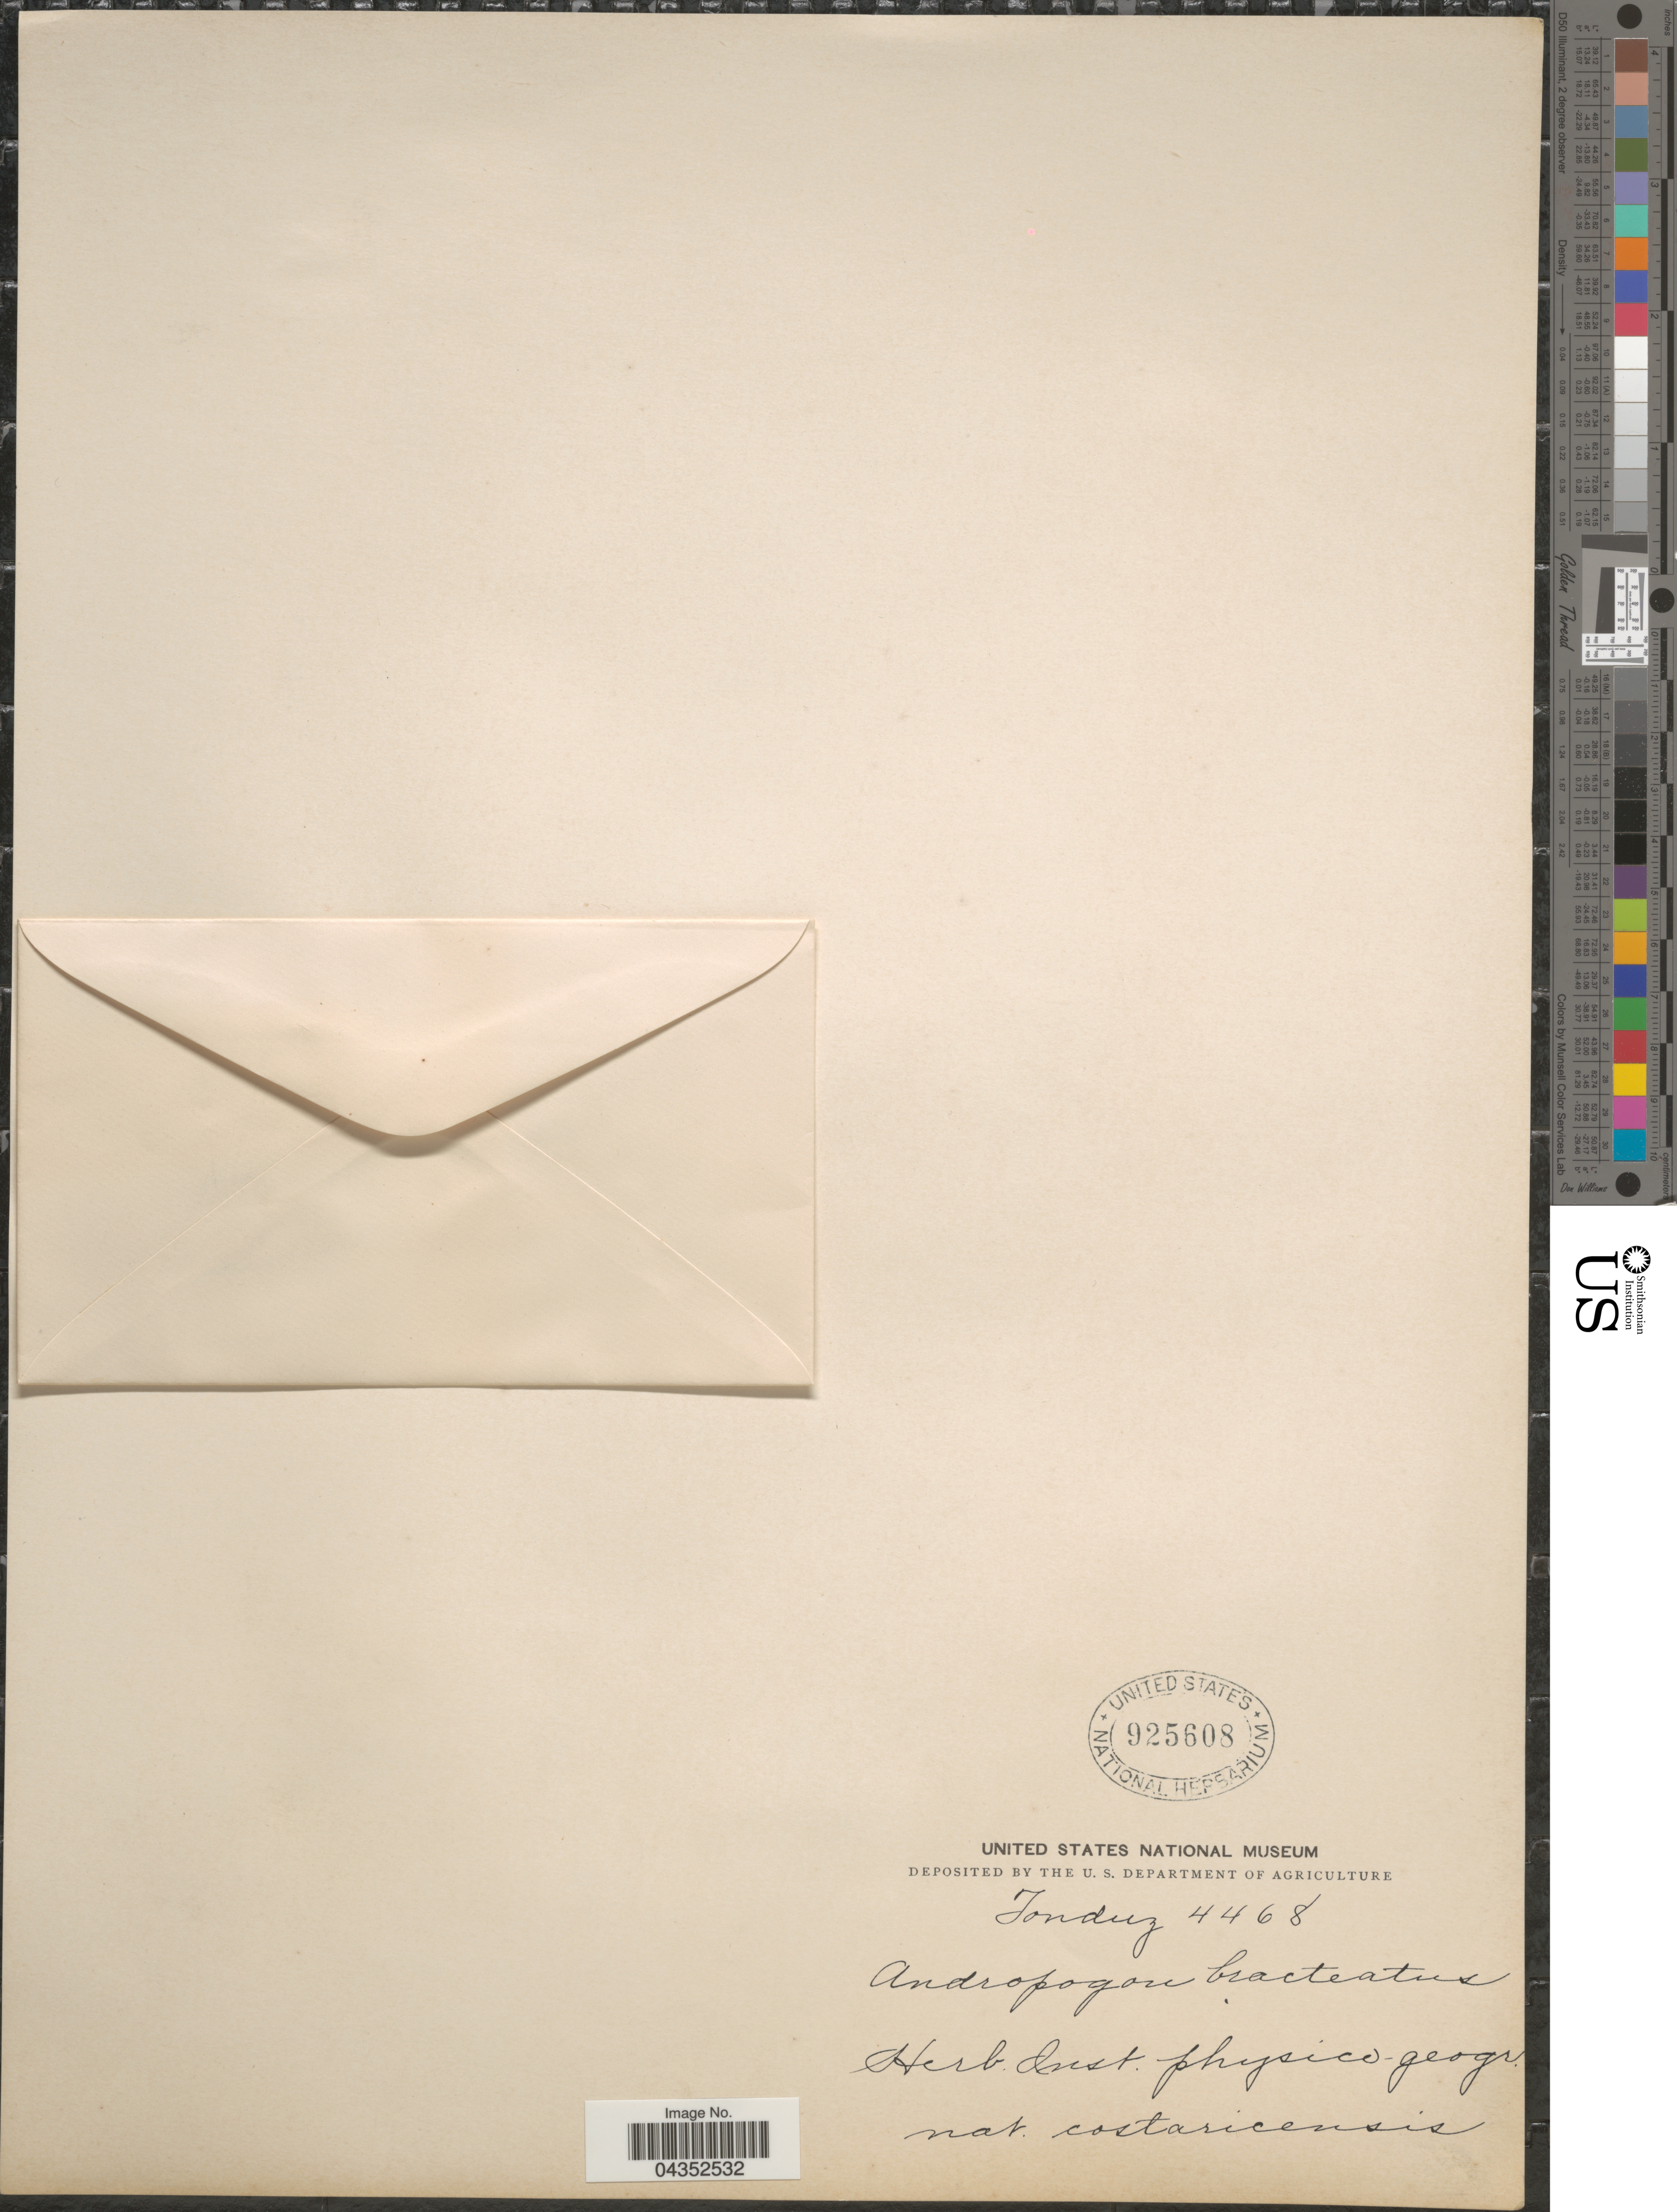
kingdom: Plantae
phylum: Tracheophyta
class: Liliopsida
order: Poales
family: Poaceae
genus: Hyparrhenia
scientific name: Hyparrhenia bracteata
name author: (Humb. & Bonpl.) Stapf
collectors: Tonduz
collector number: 4468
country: Costa Rica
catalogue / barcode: US 925608